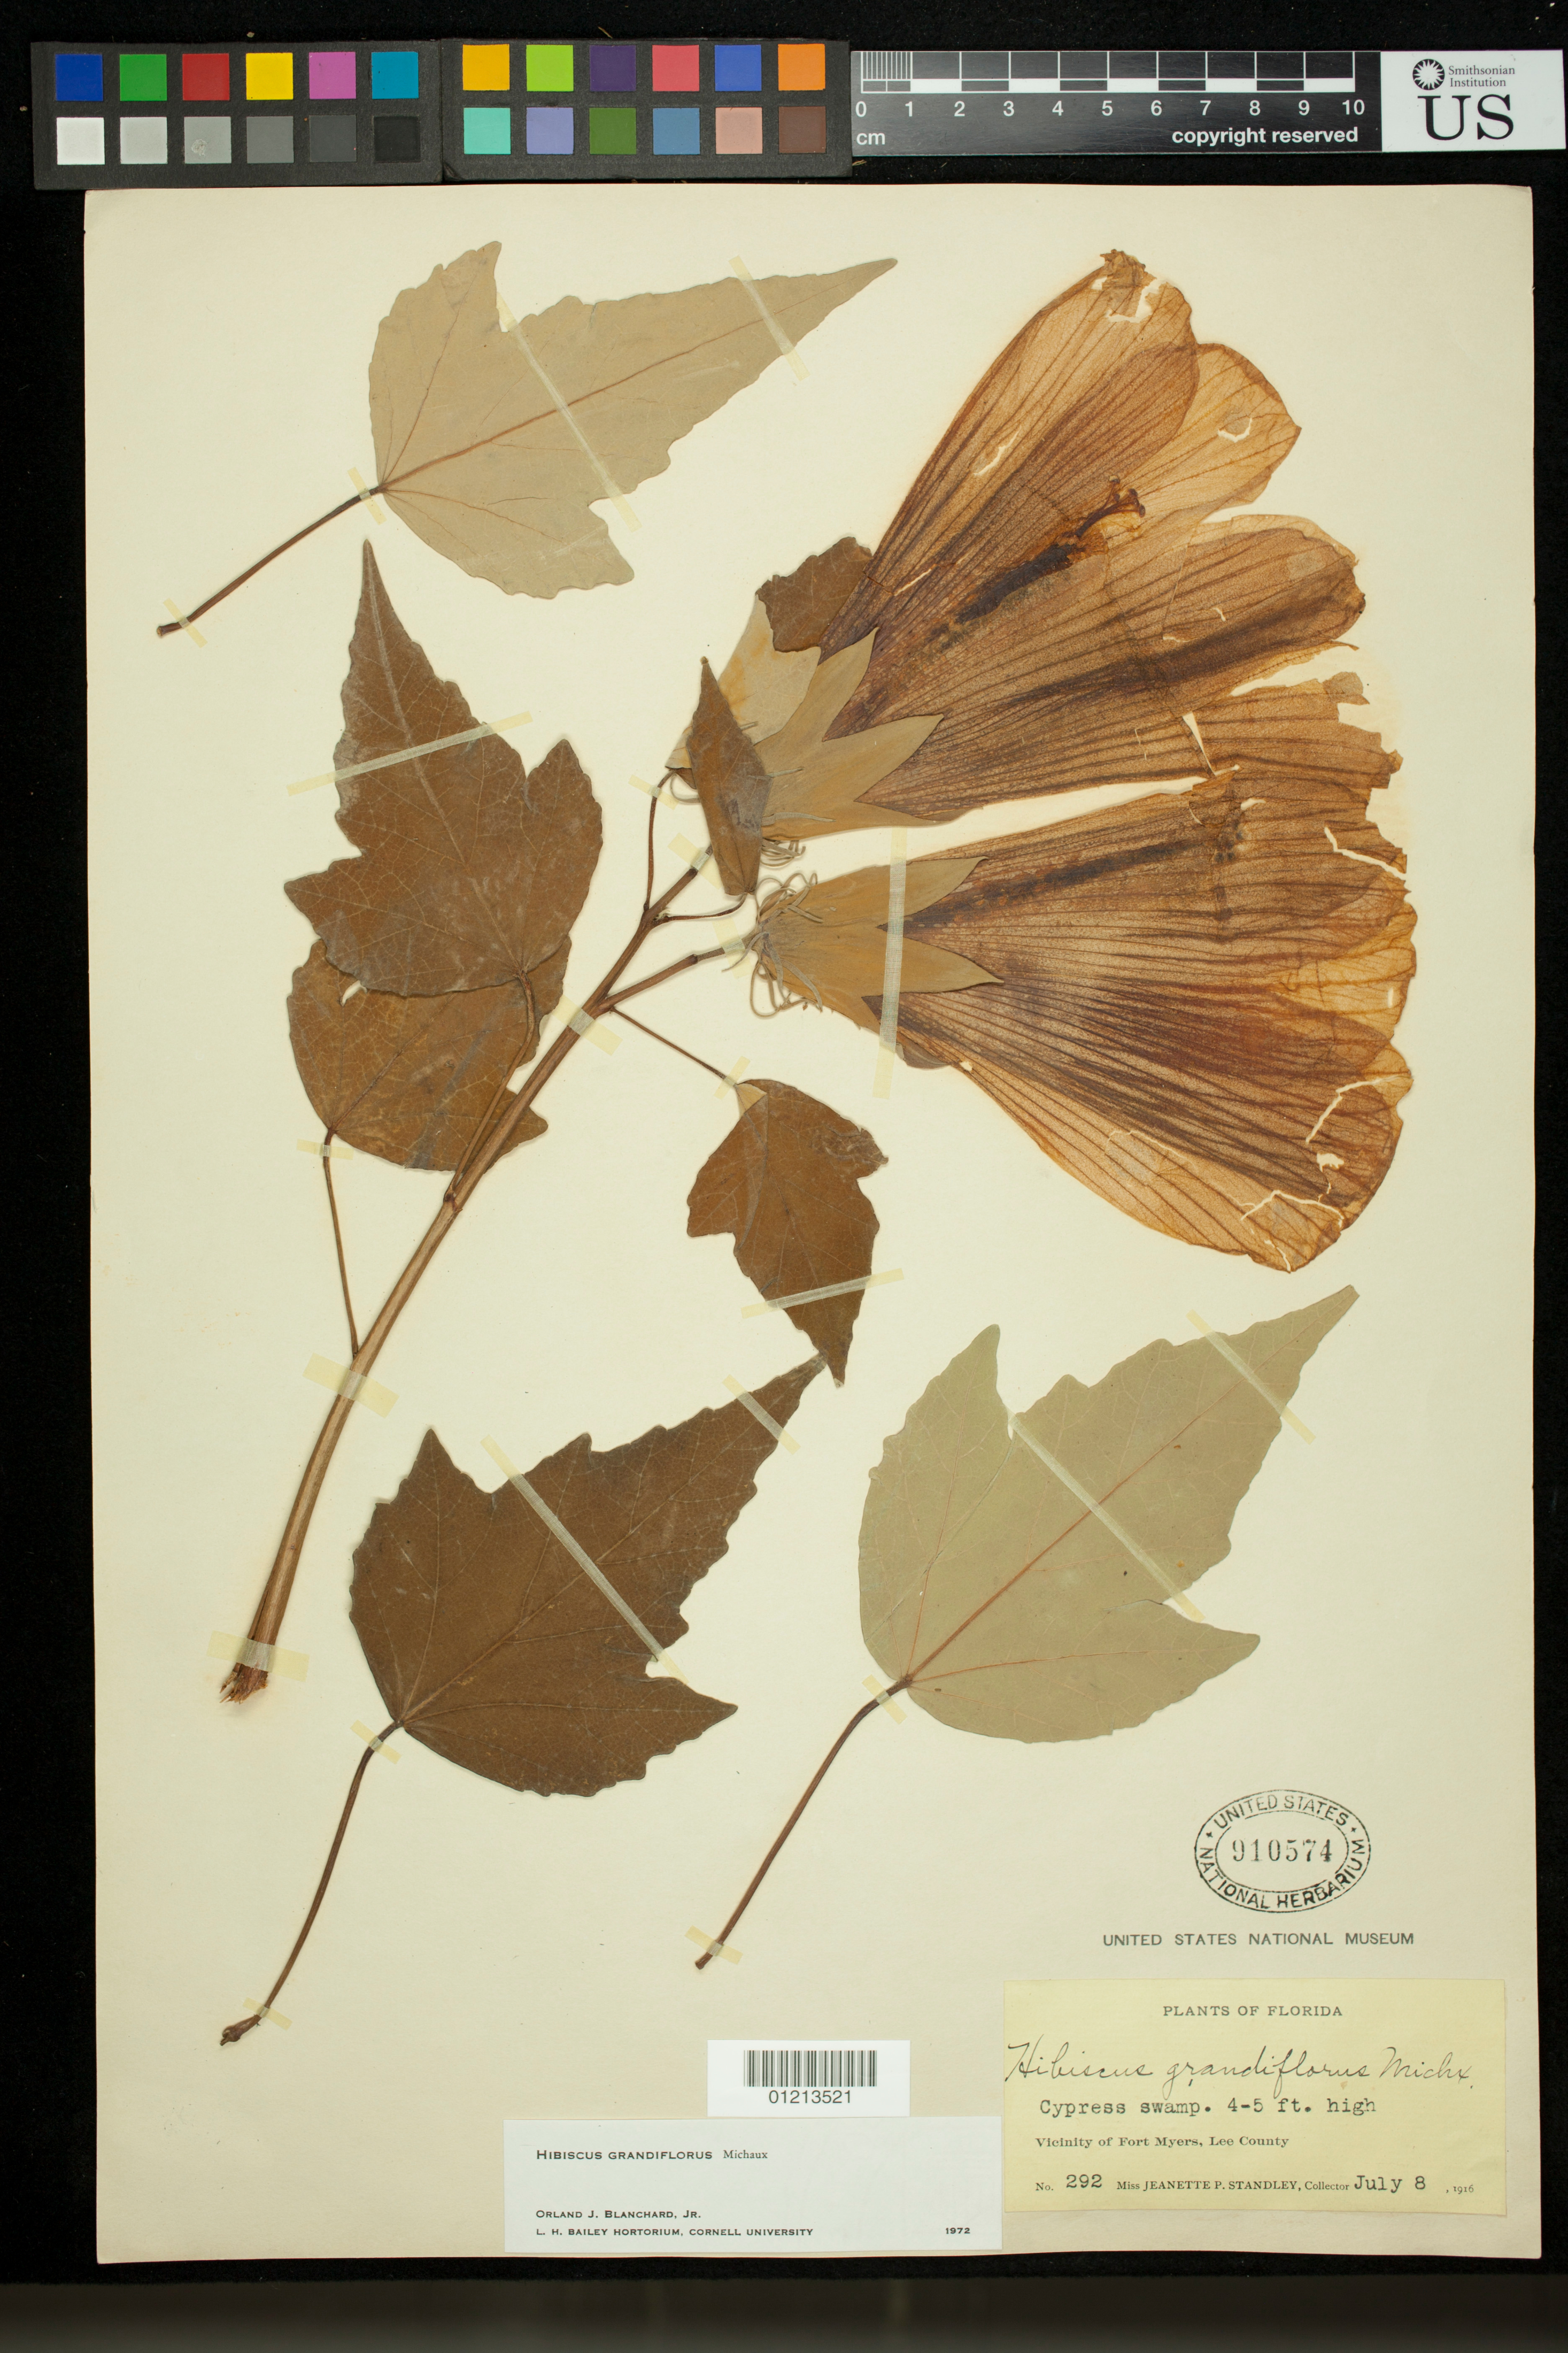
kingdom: Plantae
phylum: Tracheophyta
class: Magnoliopsida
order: Malvales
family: Malvaceae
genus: Hibiscus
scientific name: Hibiscus grandiflorus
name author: Michx.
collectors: J. P. Standley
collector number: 292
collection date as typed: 07 Aug 1916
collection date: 1916-08-07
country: United States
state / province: Florida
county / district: Lee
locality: Vicinity of Fort Myers, Lee County. Cypress swamp.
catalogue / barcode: US 910574